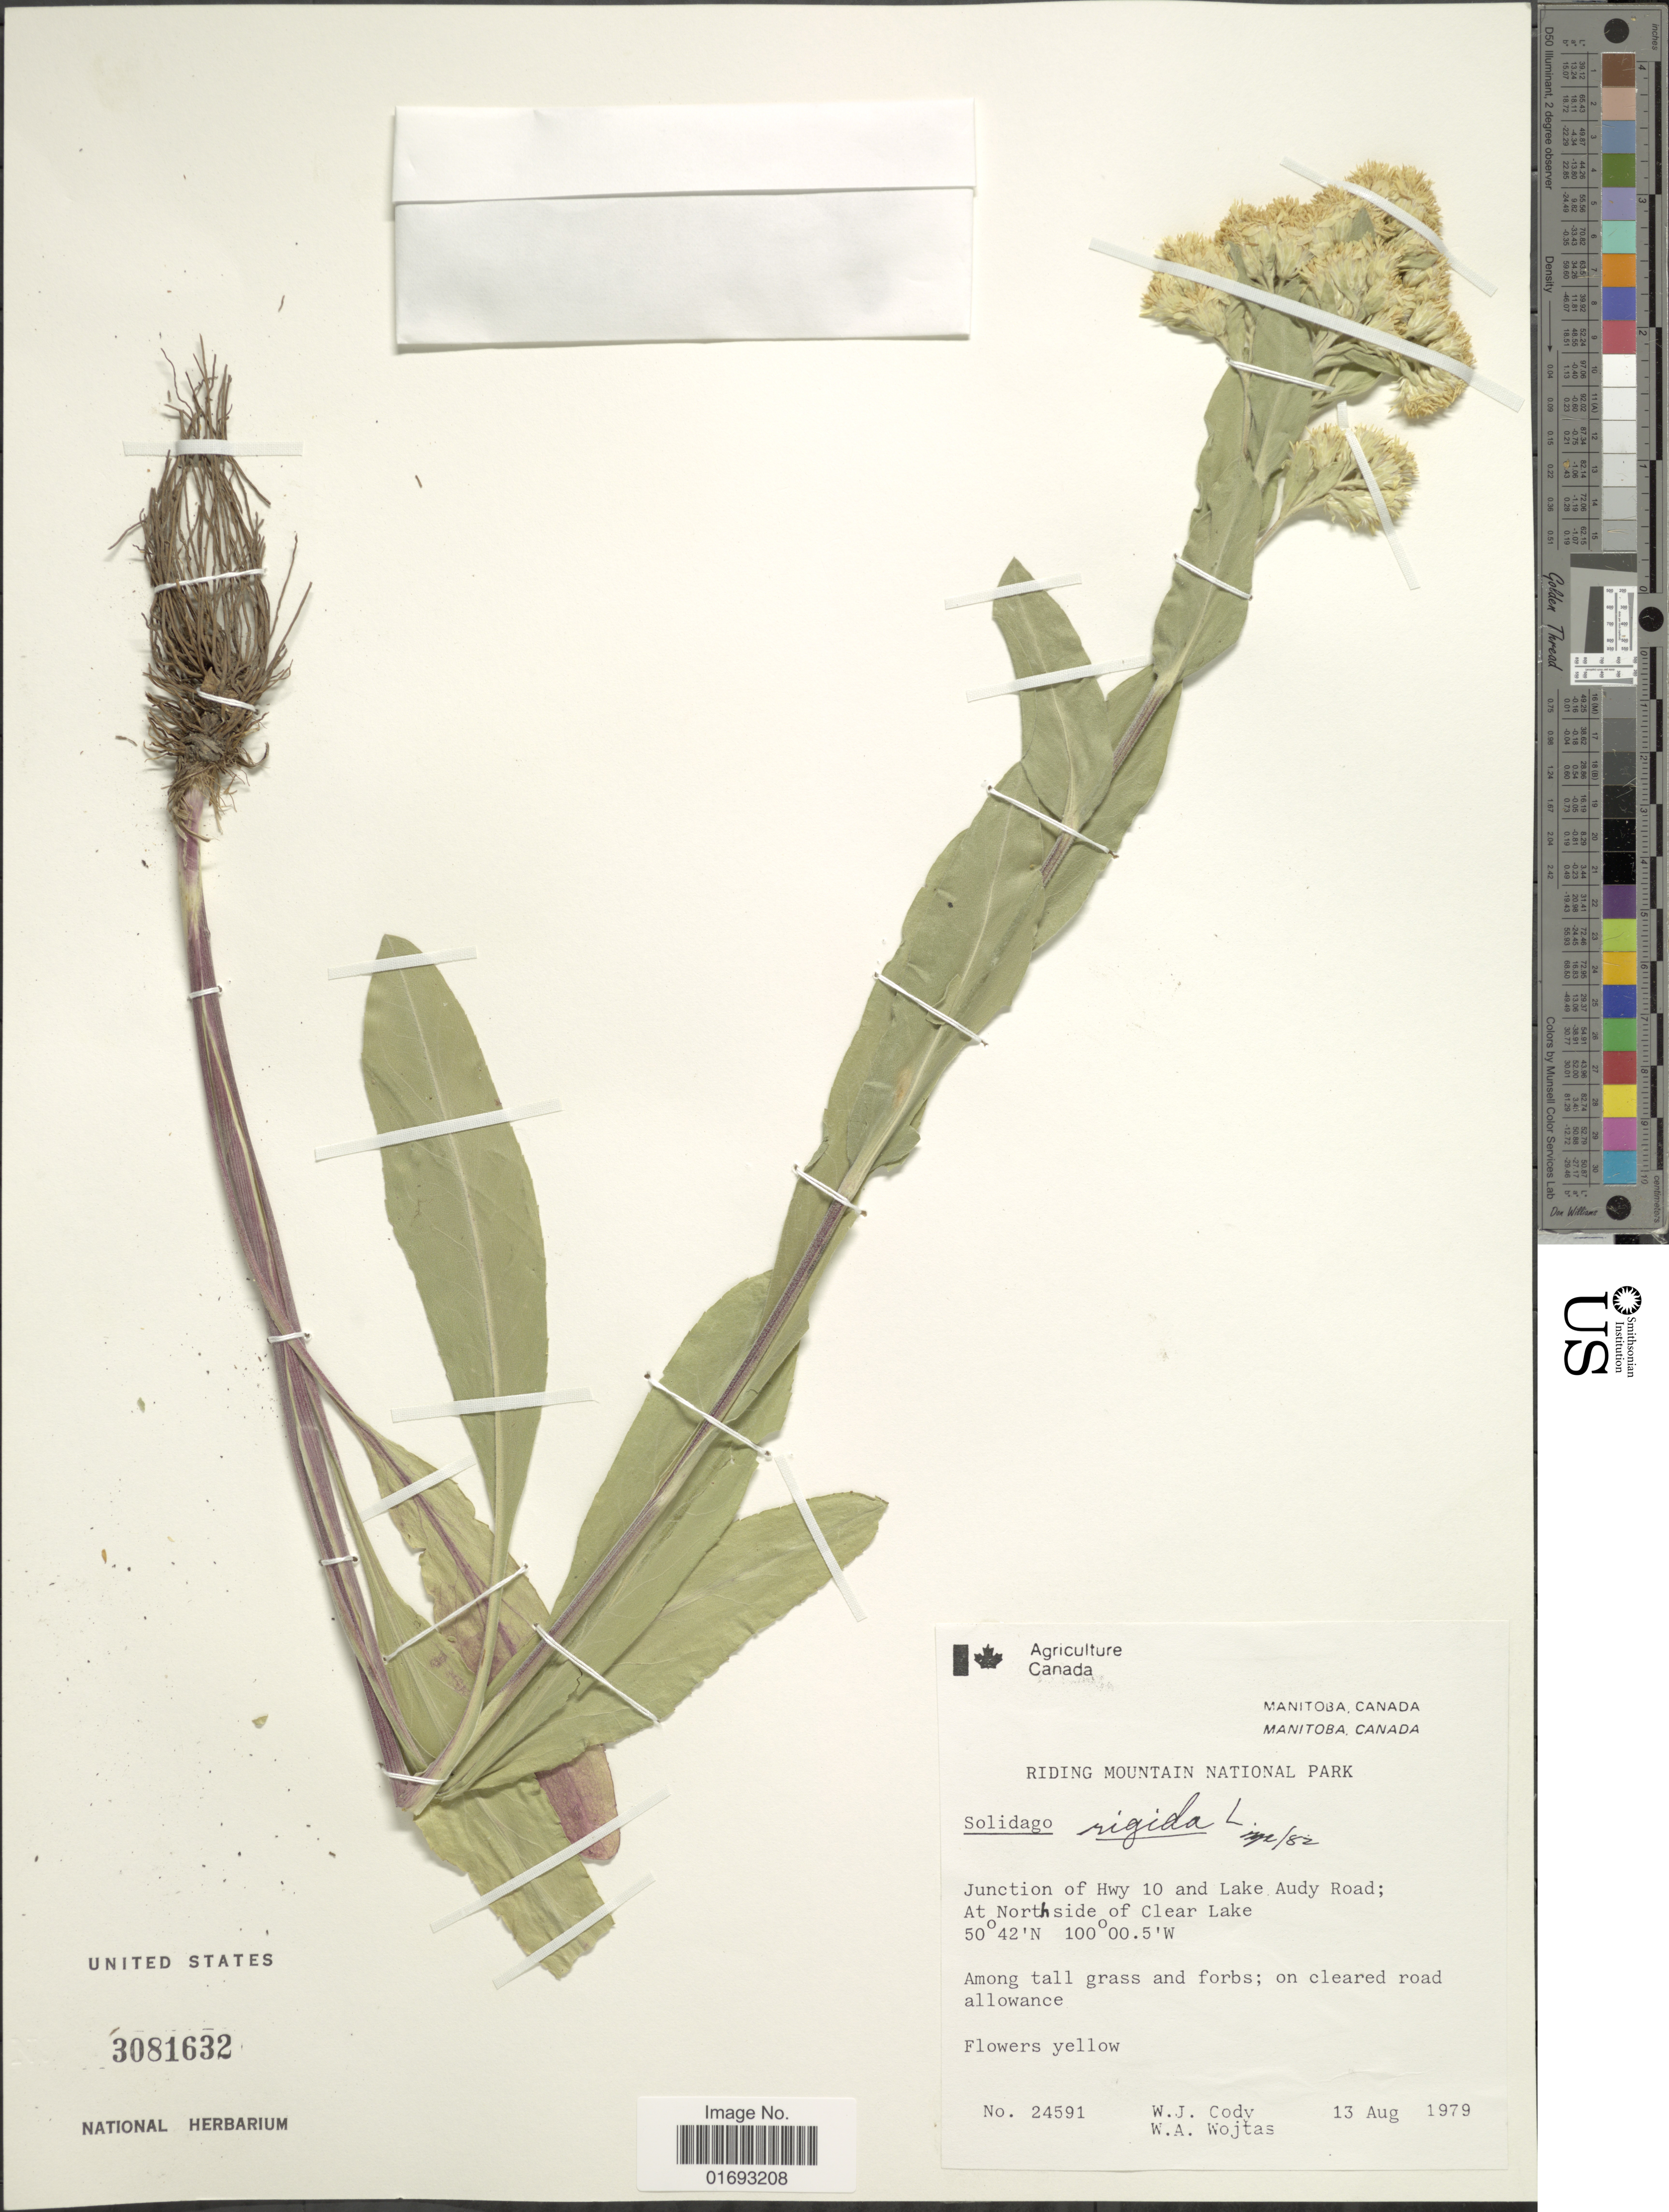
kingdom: Plantae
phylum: Tracheophyta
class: Magnoliopsida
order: Asterales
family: Asteraceae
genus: Oligoneuron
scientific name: Oligoneuron rigidum var. humile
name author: (Porter) G.L. Nesom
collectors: W. Cody & W. Wojtas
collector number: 24591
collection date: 1979-08-13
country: Canada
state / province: Manitoba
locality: Riding Mountain National Park, junction of Hwy 10 and Lake Audy Road; at Northside of Clear Lake, among tall grass and forbs; on cleared road allowance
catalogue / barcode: US 3081632